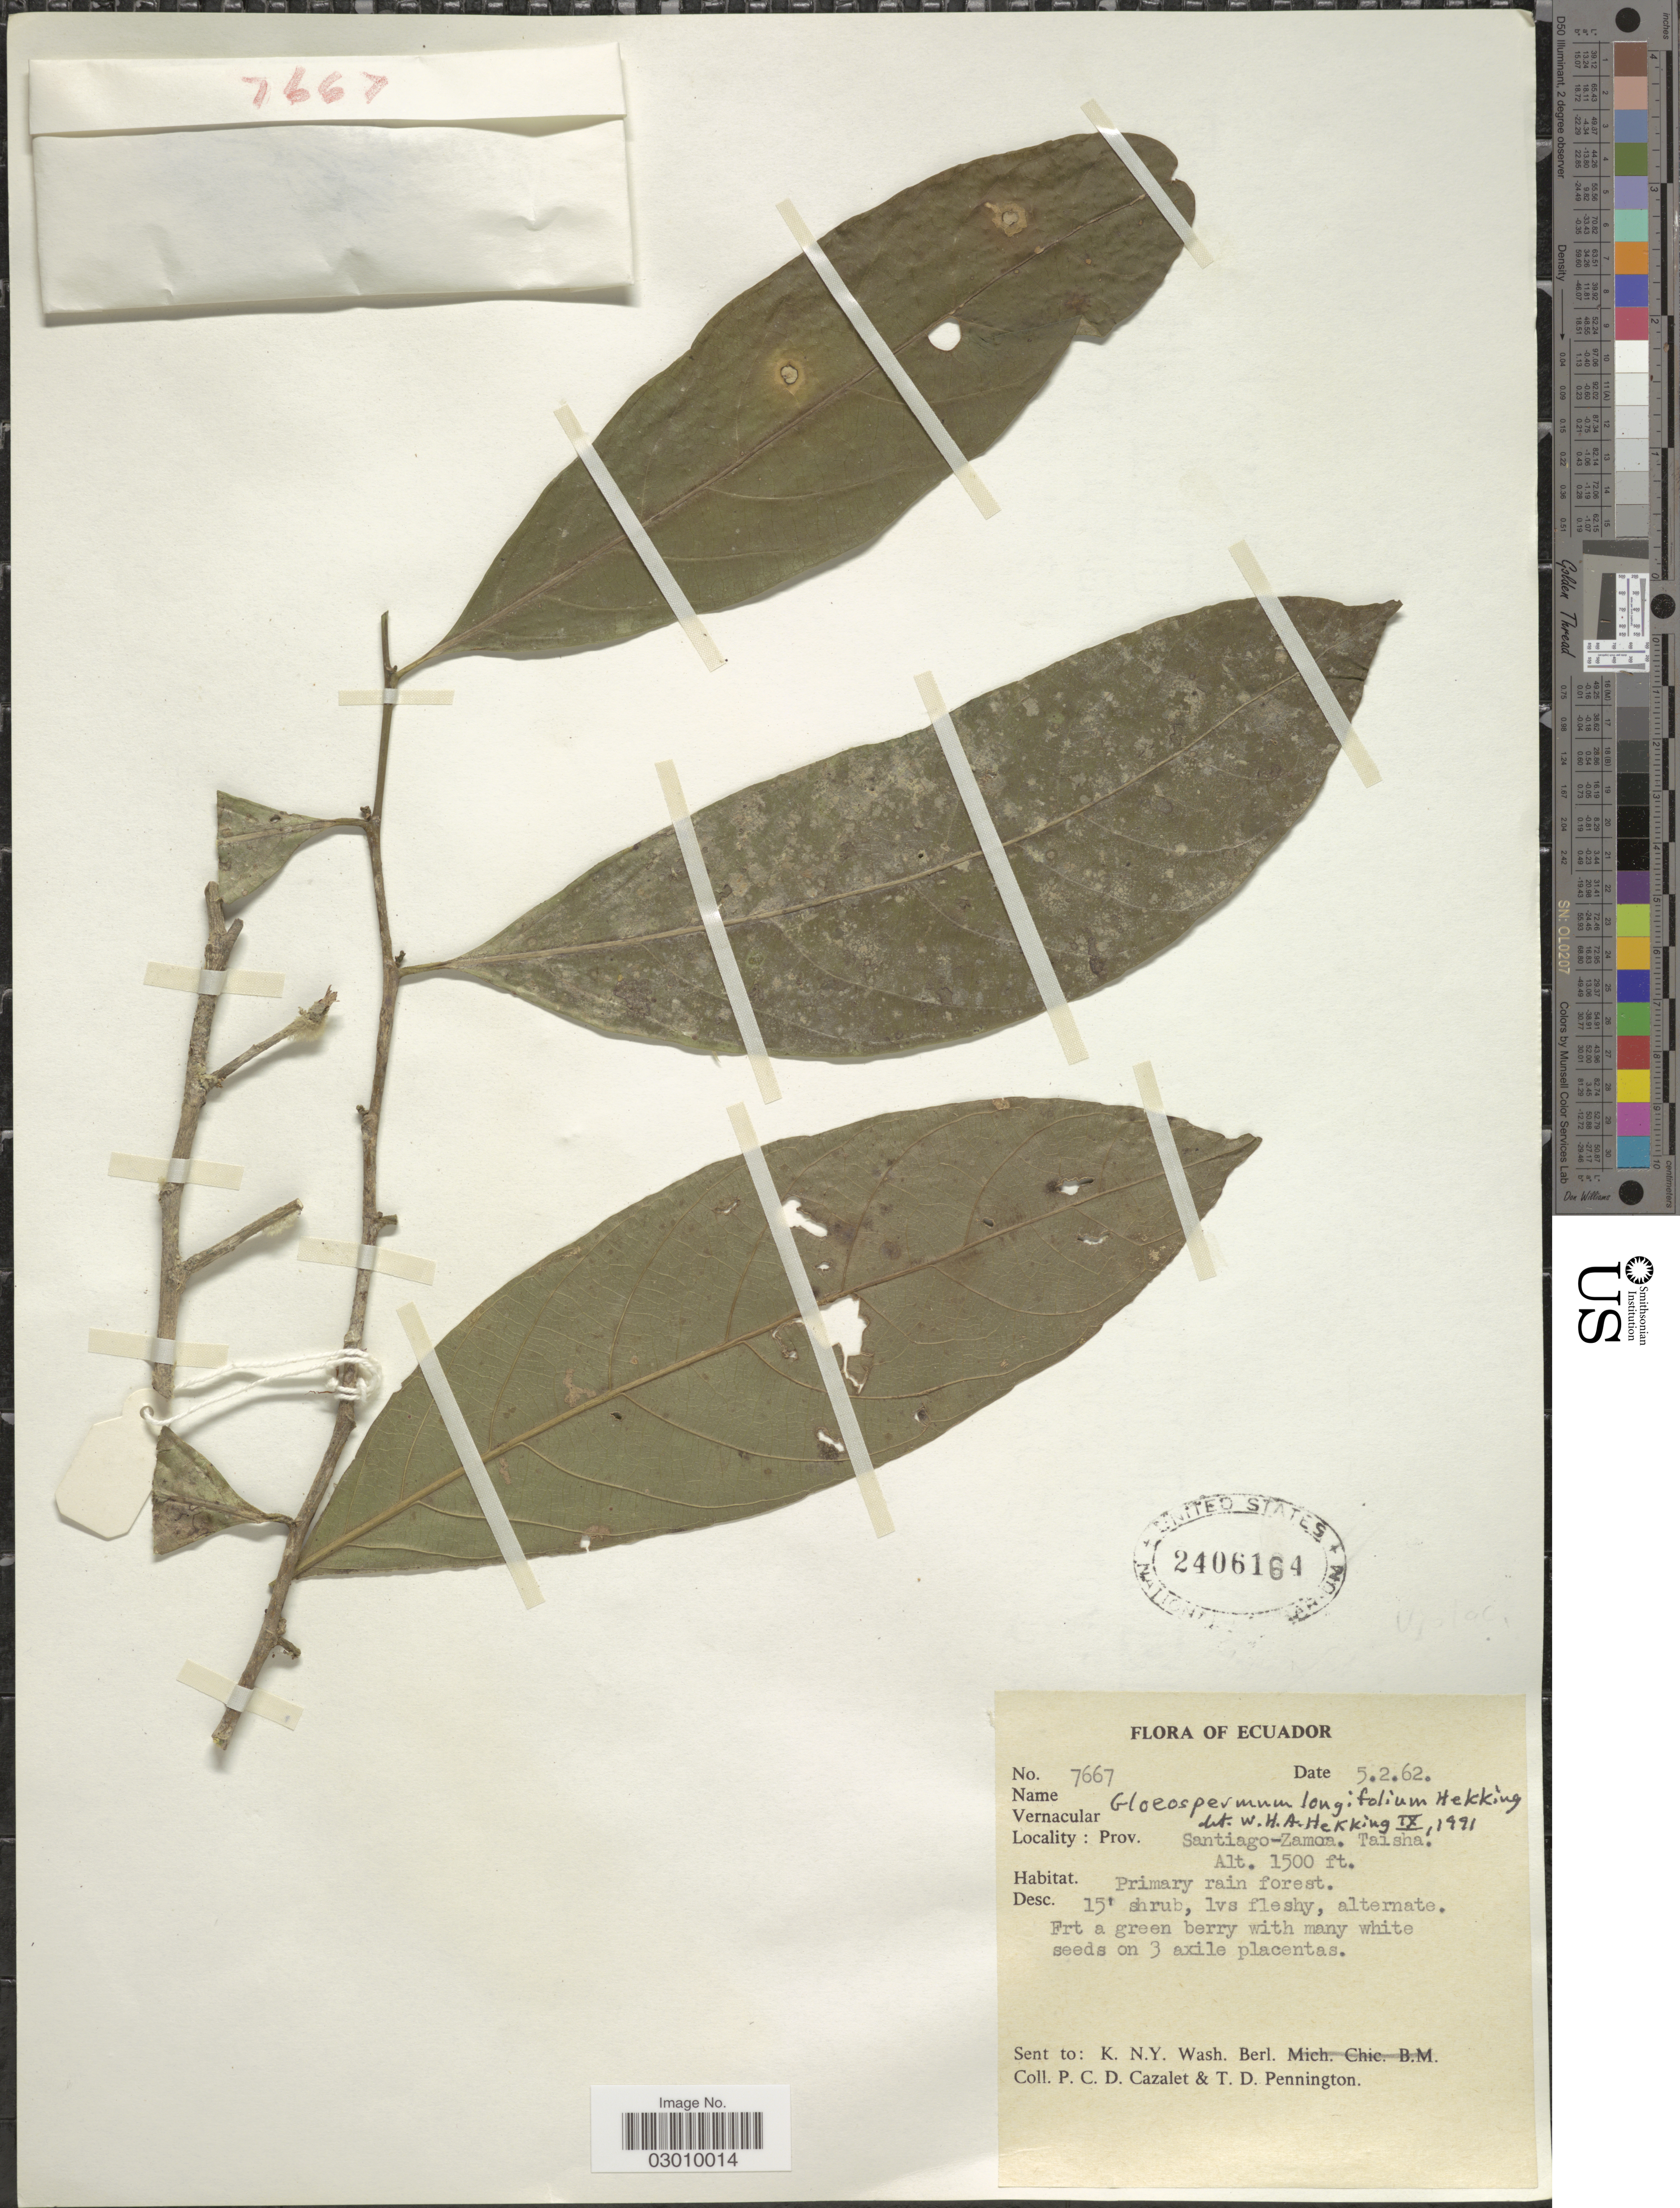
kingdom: Plantae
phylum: Tracheophyta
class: Magnoliopsida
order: Malpighiales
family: Violaceae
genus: Gloeospermum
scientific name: Gloeospermum longifolium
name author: Hekking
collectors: P. C. D. Cazalet & T. D. Pennington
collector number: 7667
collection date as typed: Transcribed d/m/y: 5/2/62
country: Ecuador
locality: Prov. Santiago-Zamora, Taisha.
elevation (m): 457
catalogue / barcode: US 2406164